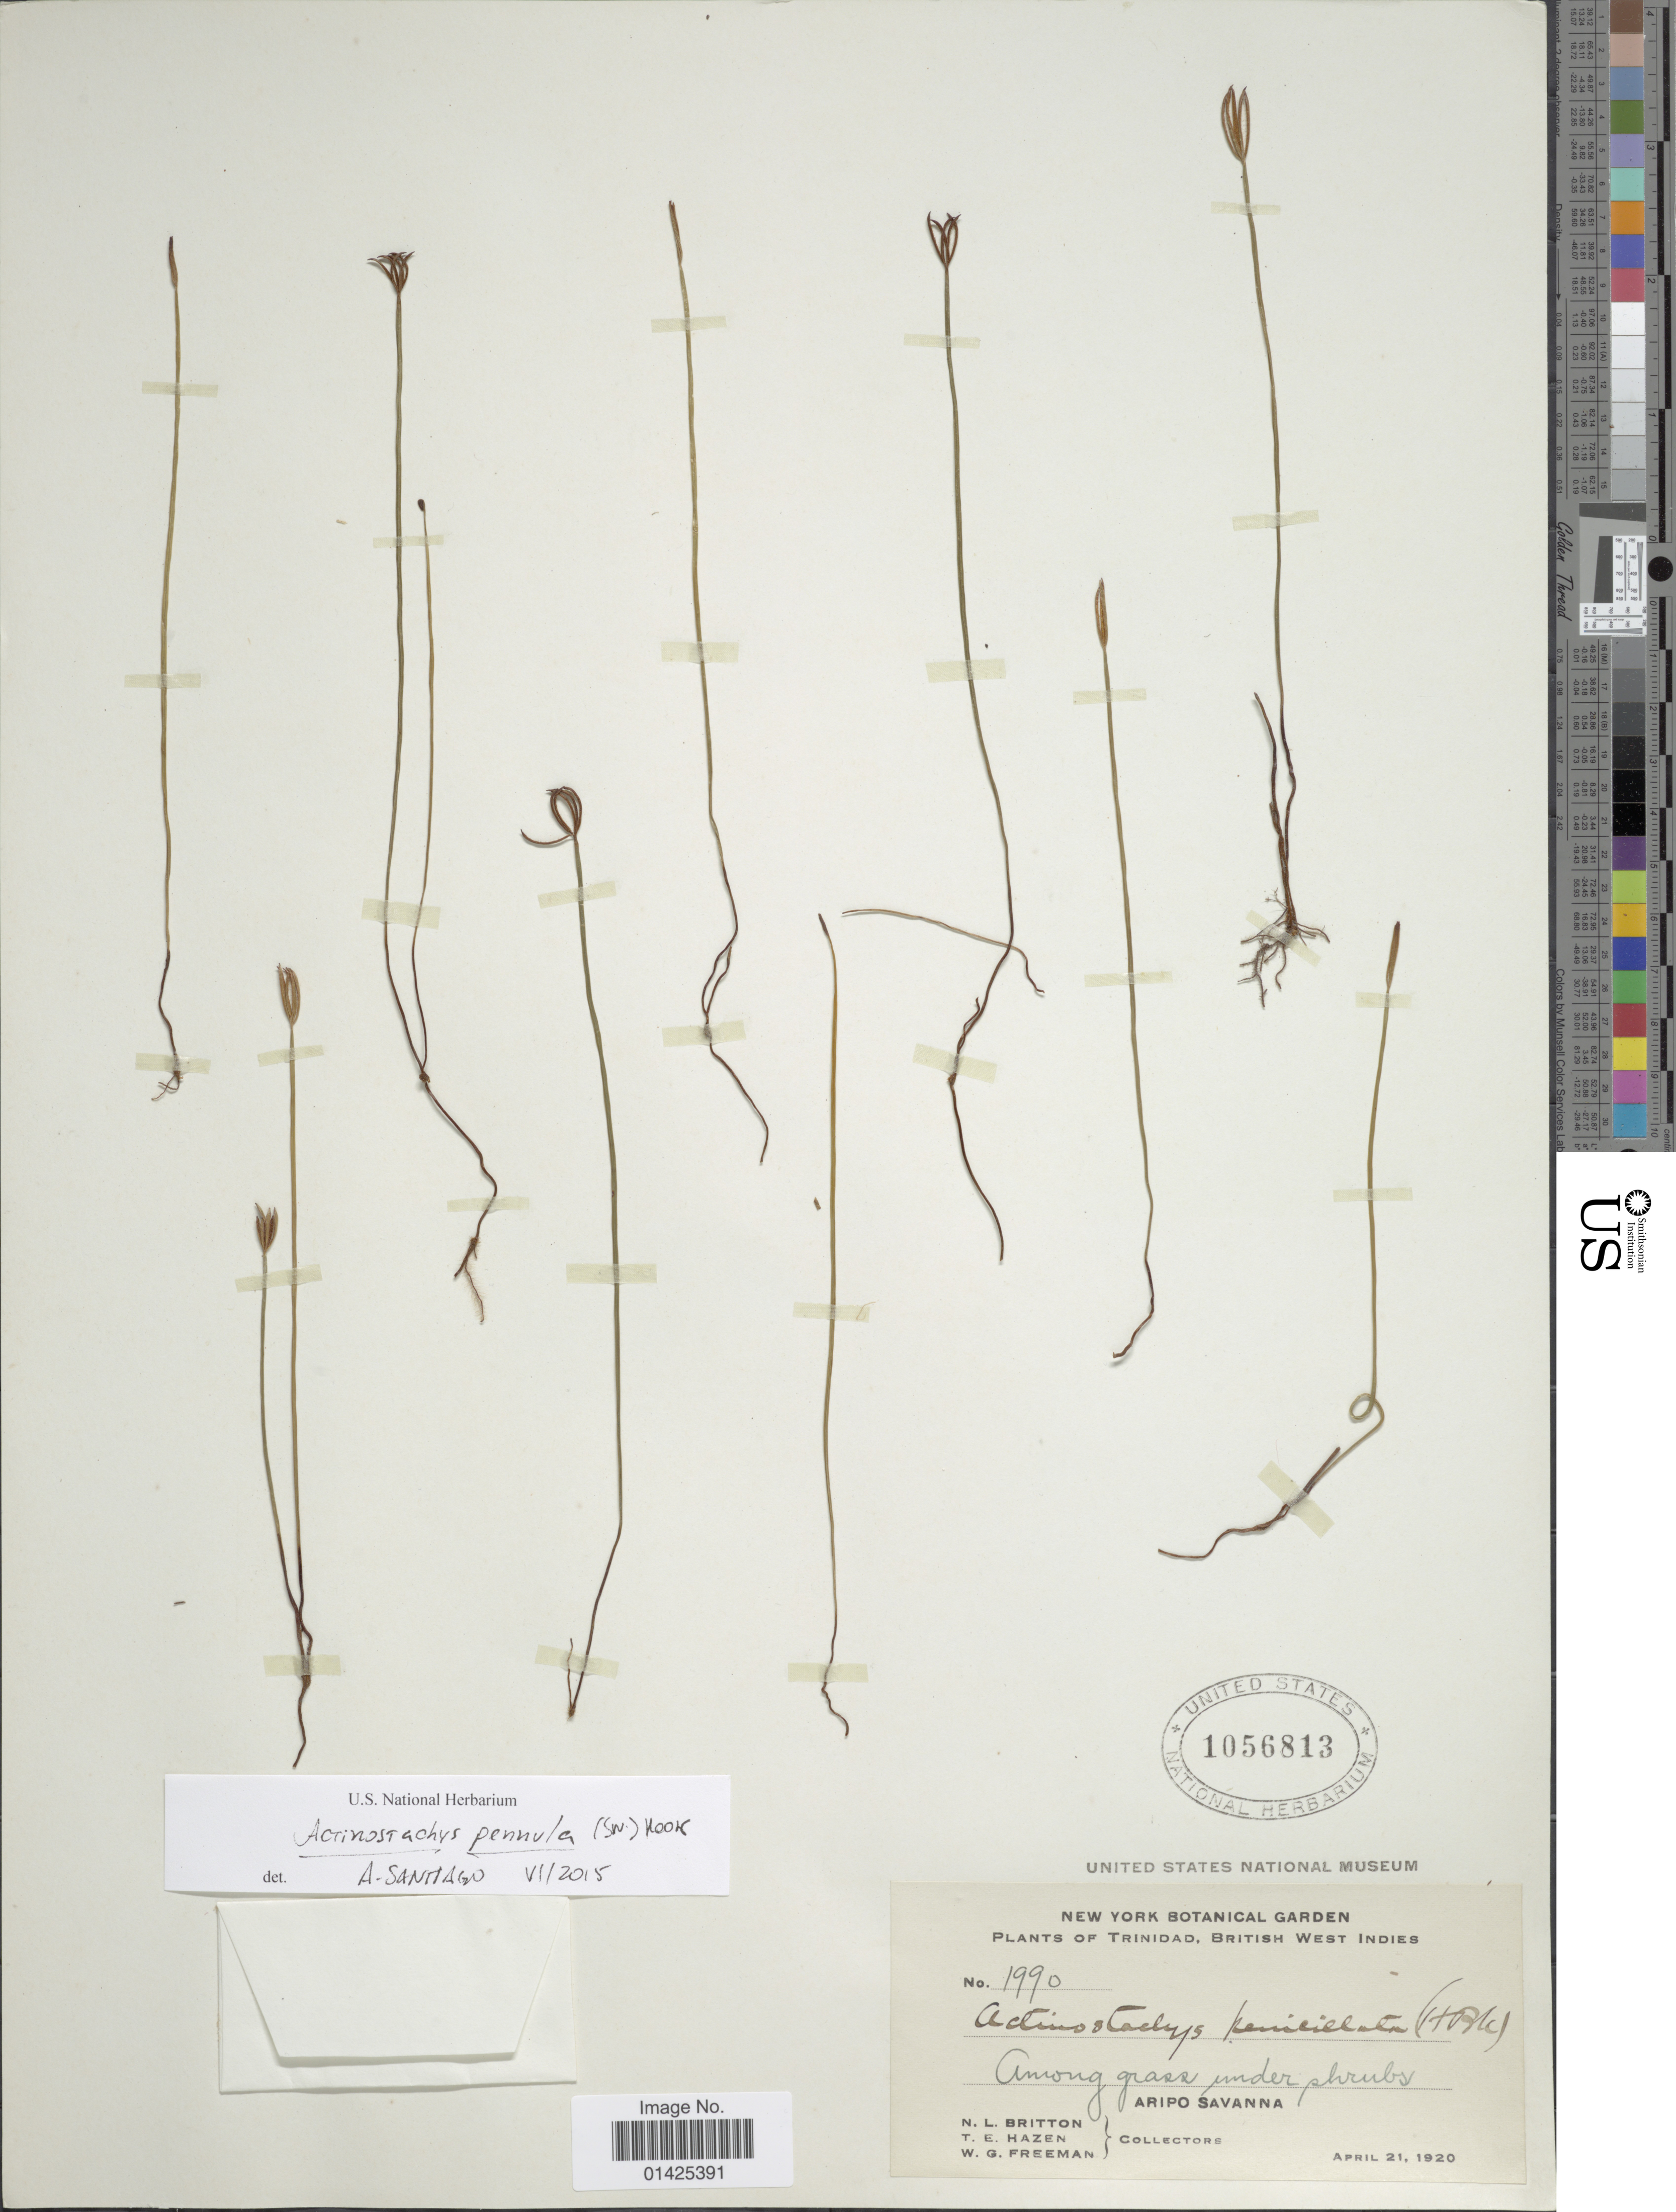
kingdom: Plantae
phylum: Tracheophyta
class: Polypodiopsida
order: Schizaeales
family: Schizaeaceae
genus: Actinostachys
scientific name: Actinostachys pennula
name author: (Sw.) Hook.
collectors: N. Britton, T. E. Hazen & W. Freeman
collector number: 1990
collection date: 1920-04-21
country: Trinidad and Tobago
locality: Trinidad, Britisch West Indies, Aripo savanna.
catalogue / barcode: US 1056813